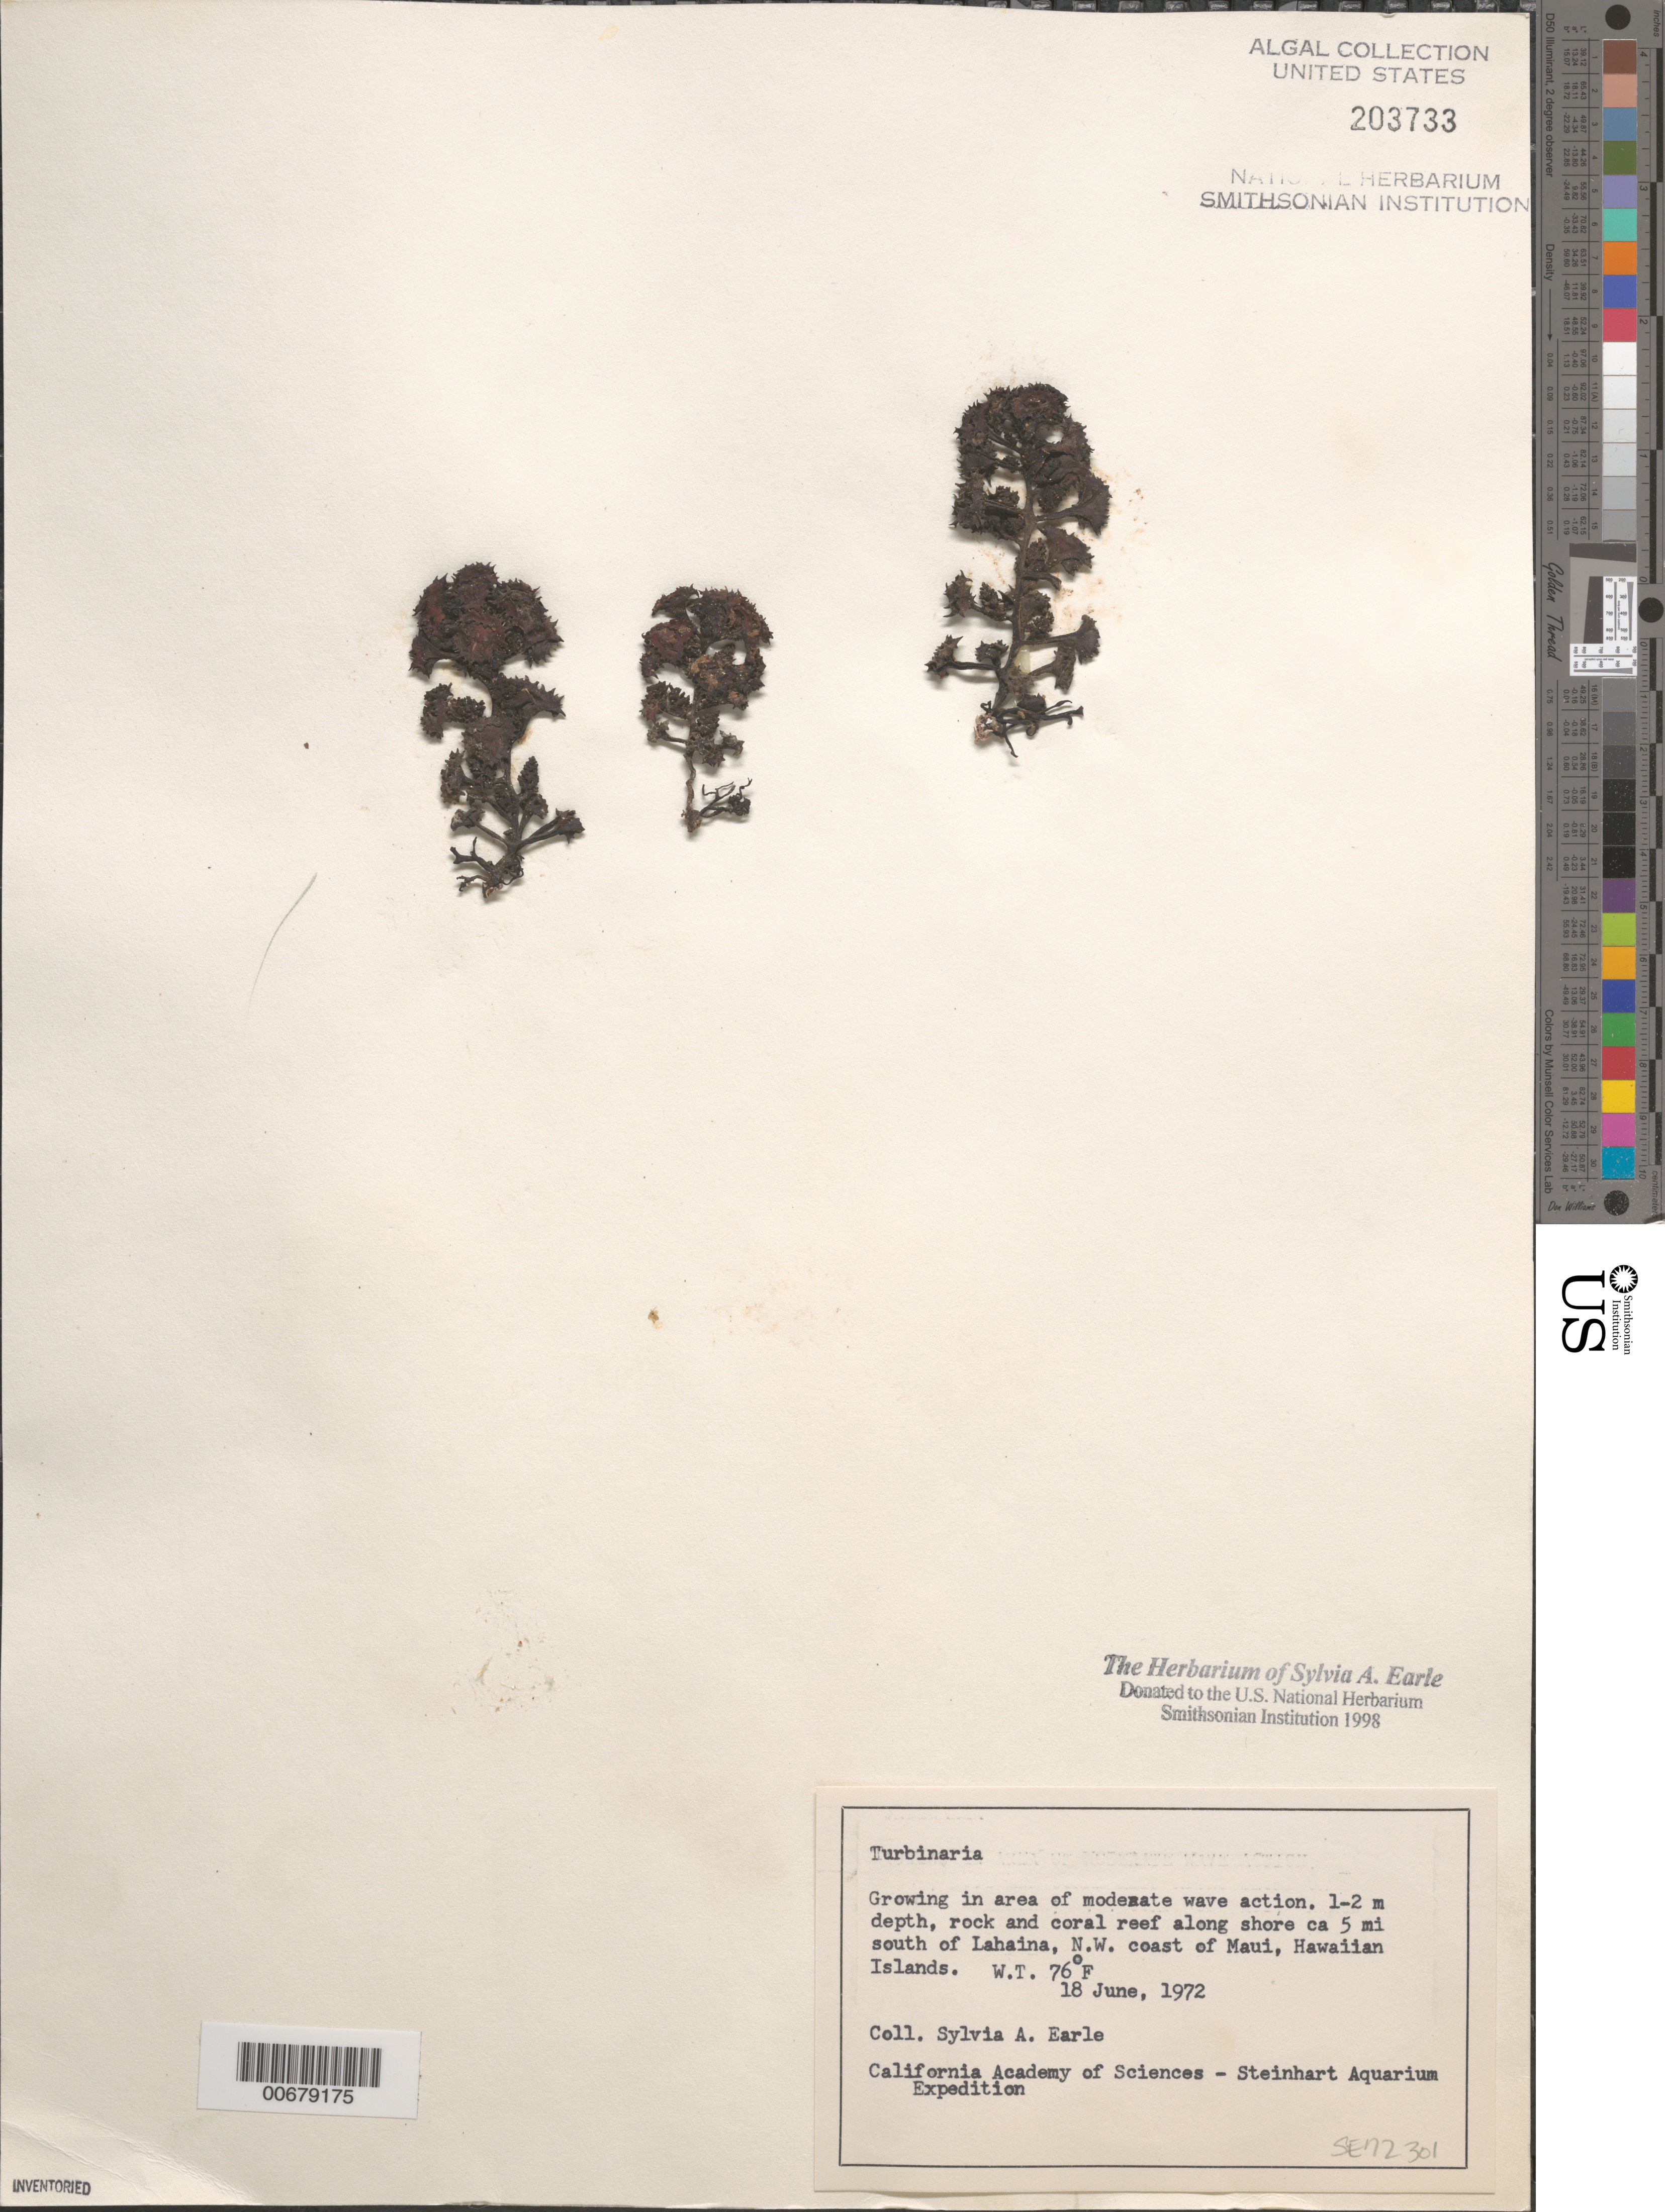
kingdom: Chromista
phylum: Ochrophyta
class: Phaeophyceae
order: Fucales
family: Sargassaceae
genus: Turbinaria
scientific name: Turbinaria sp.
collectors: S. A. Earle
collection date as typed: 18 Jun 1972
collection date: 1972-06-18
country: United States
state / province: Hawaii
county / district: Maui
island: Maui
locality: Reef along shore ca. 5 miles south of Lahaina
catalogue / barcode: US 203733